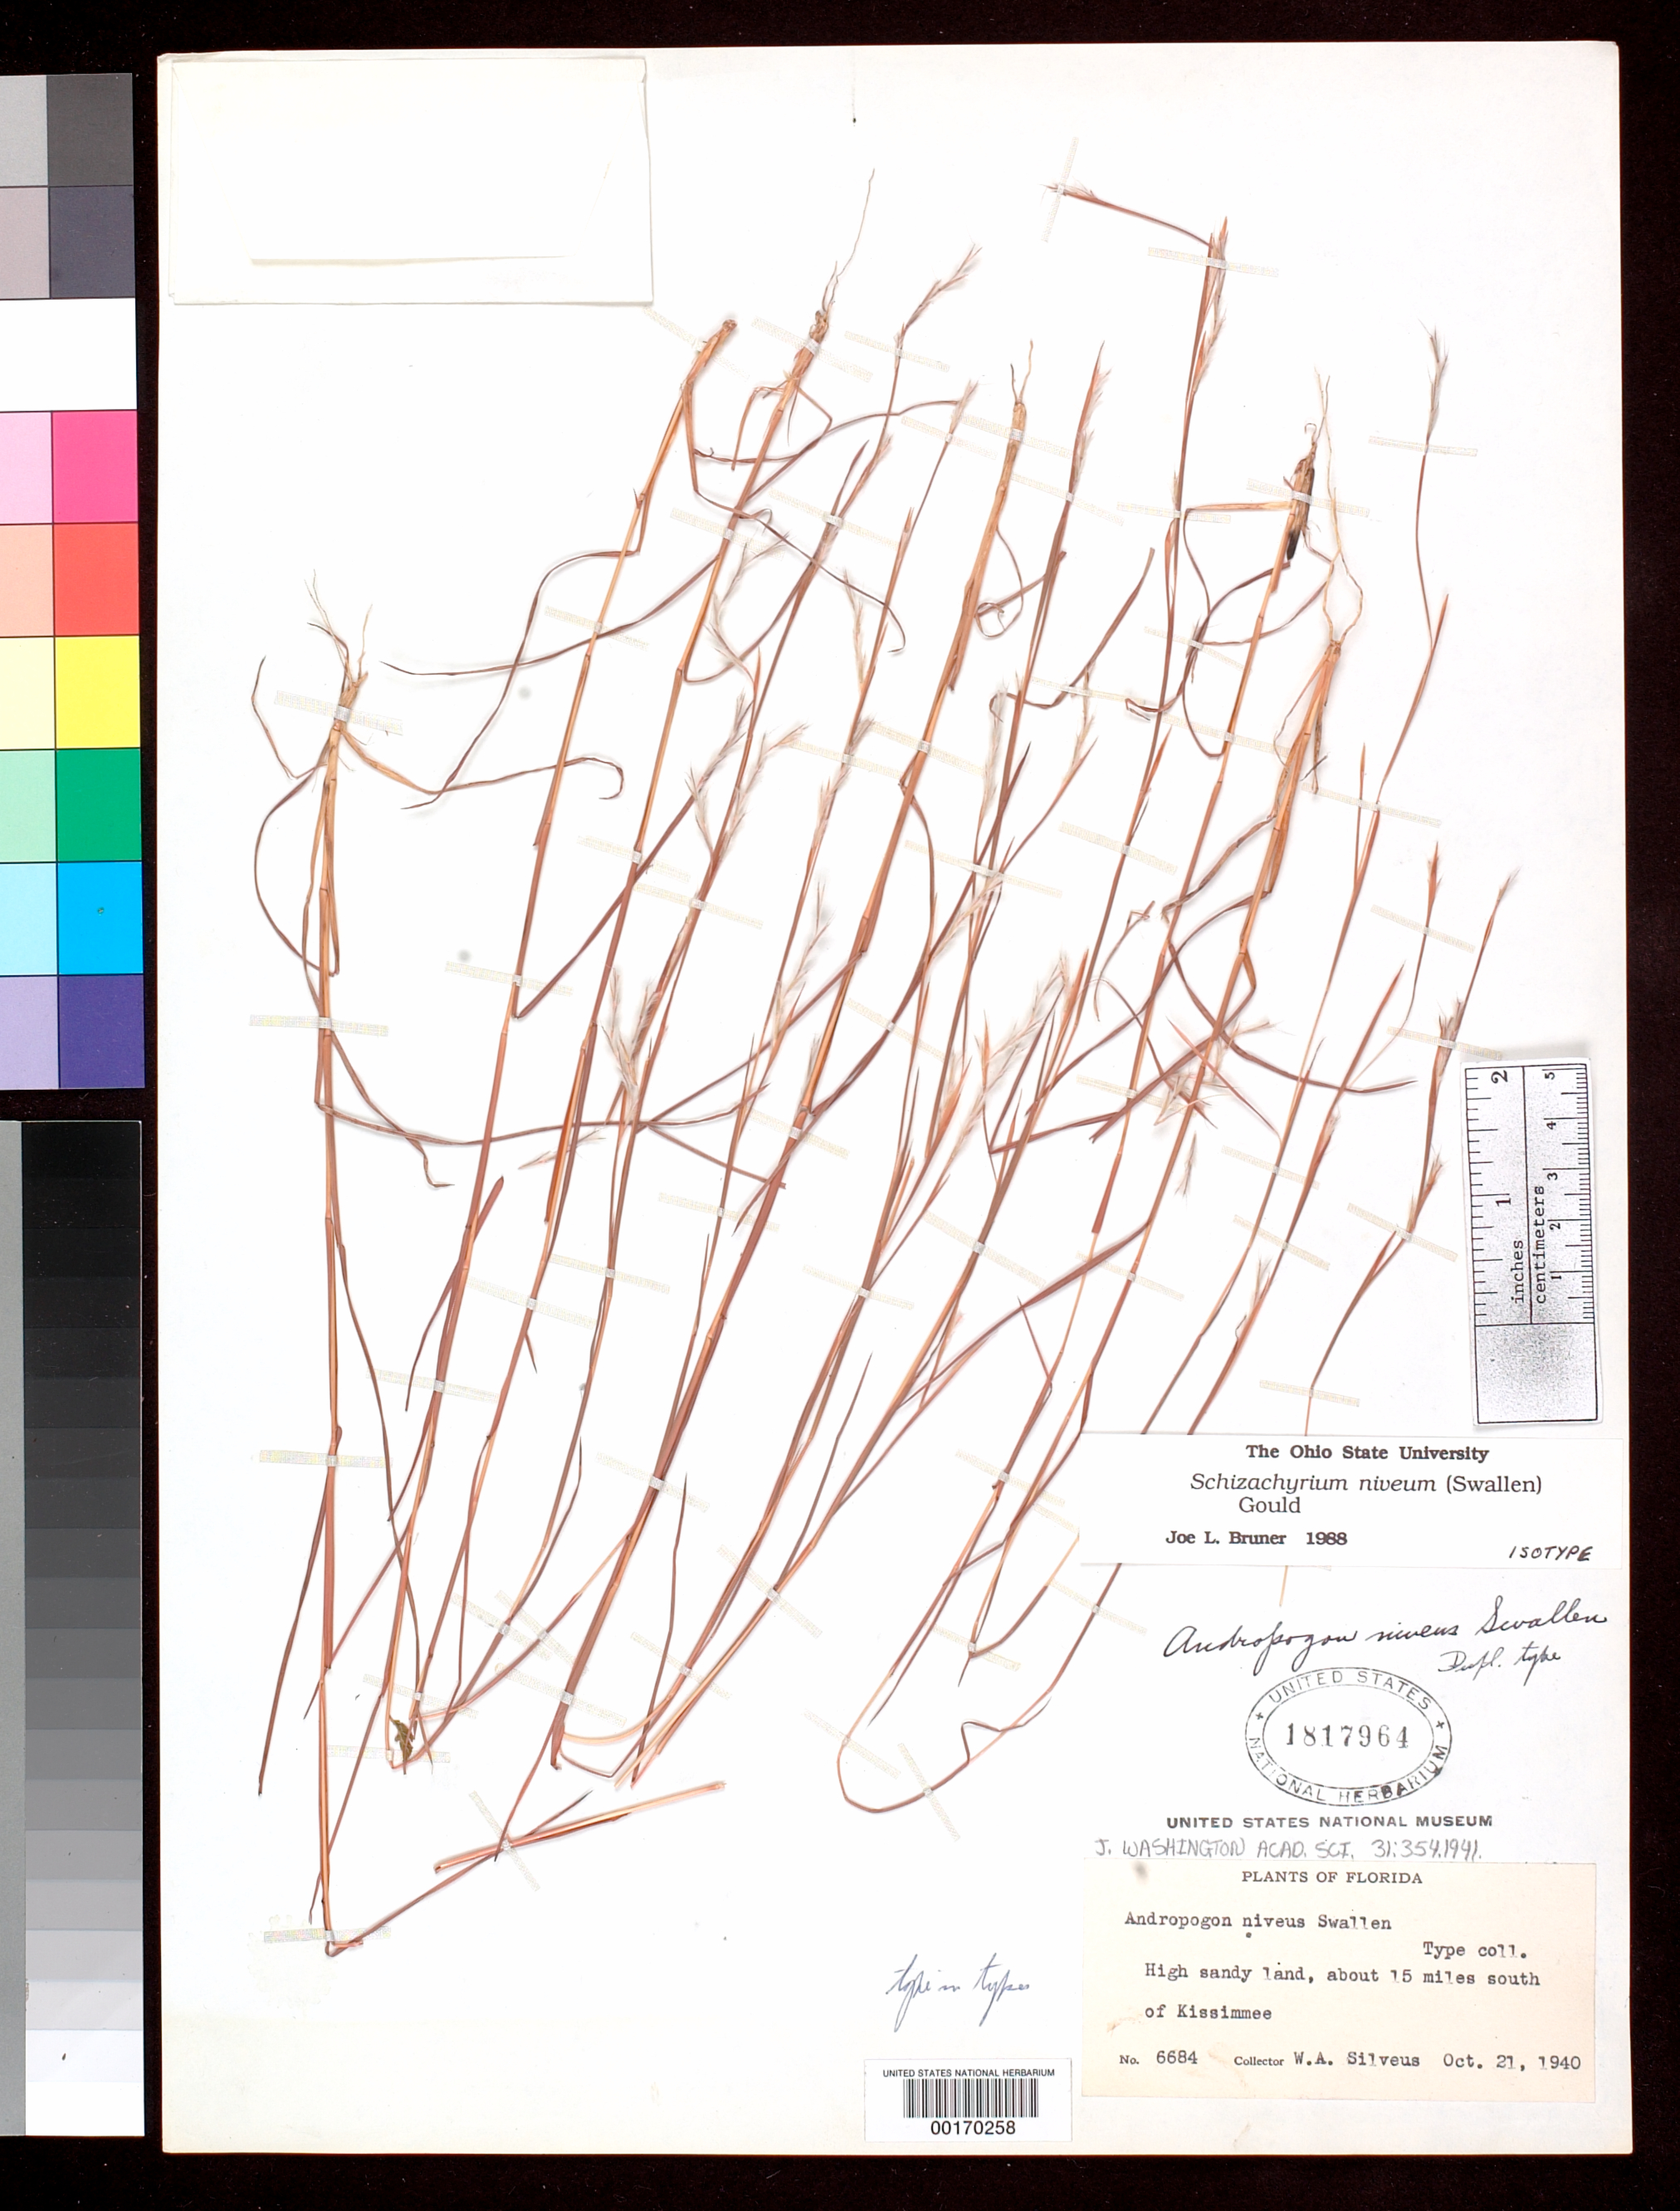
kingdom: Plantae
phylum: Tracheophyta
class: Liliopsida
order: Poales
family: Poaceae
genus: Andropogon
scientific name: Andropogon niveus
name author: Swallen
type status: Isotype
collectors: W. Silveus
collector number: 6684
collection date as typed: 21 Oct 1940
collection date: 1940-10-21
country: United States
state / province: Florida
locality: About 15 mi S of Kissimmee.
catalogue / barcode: US 1817964